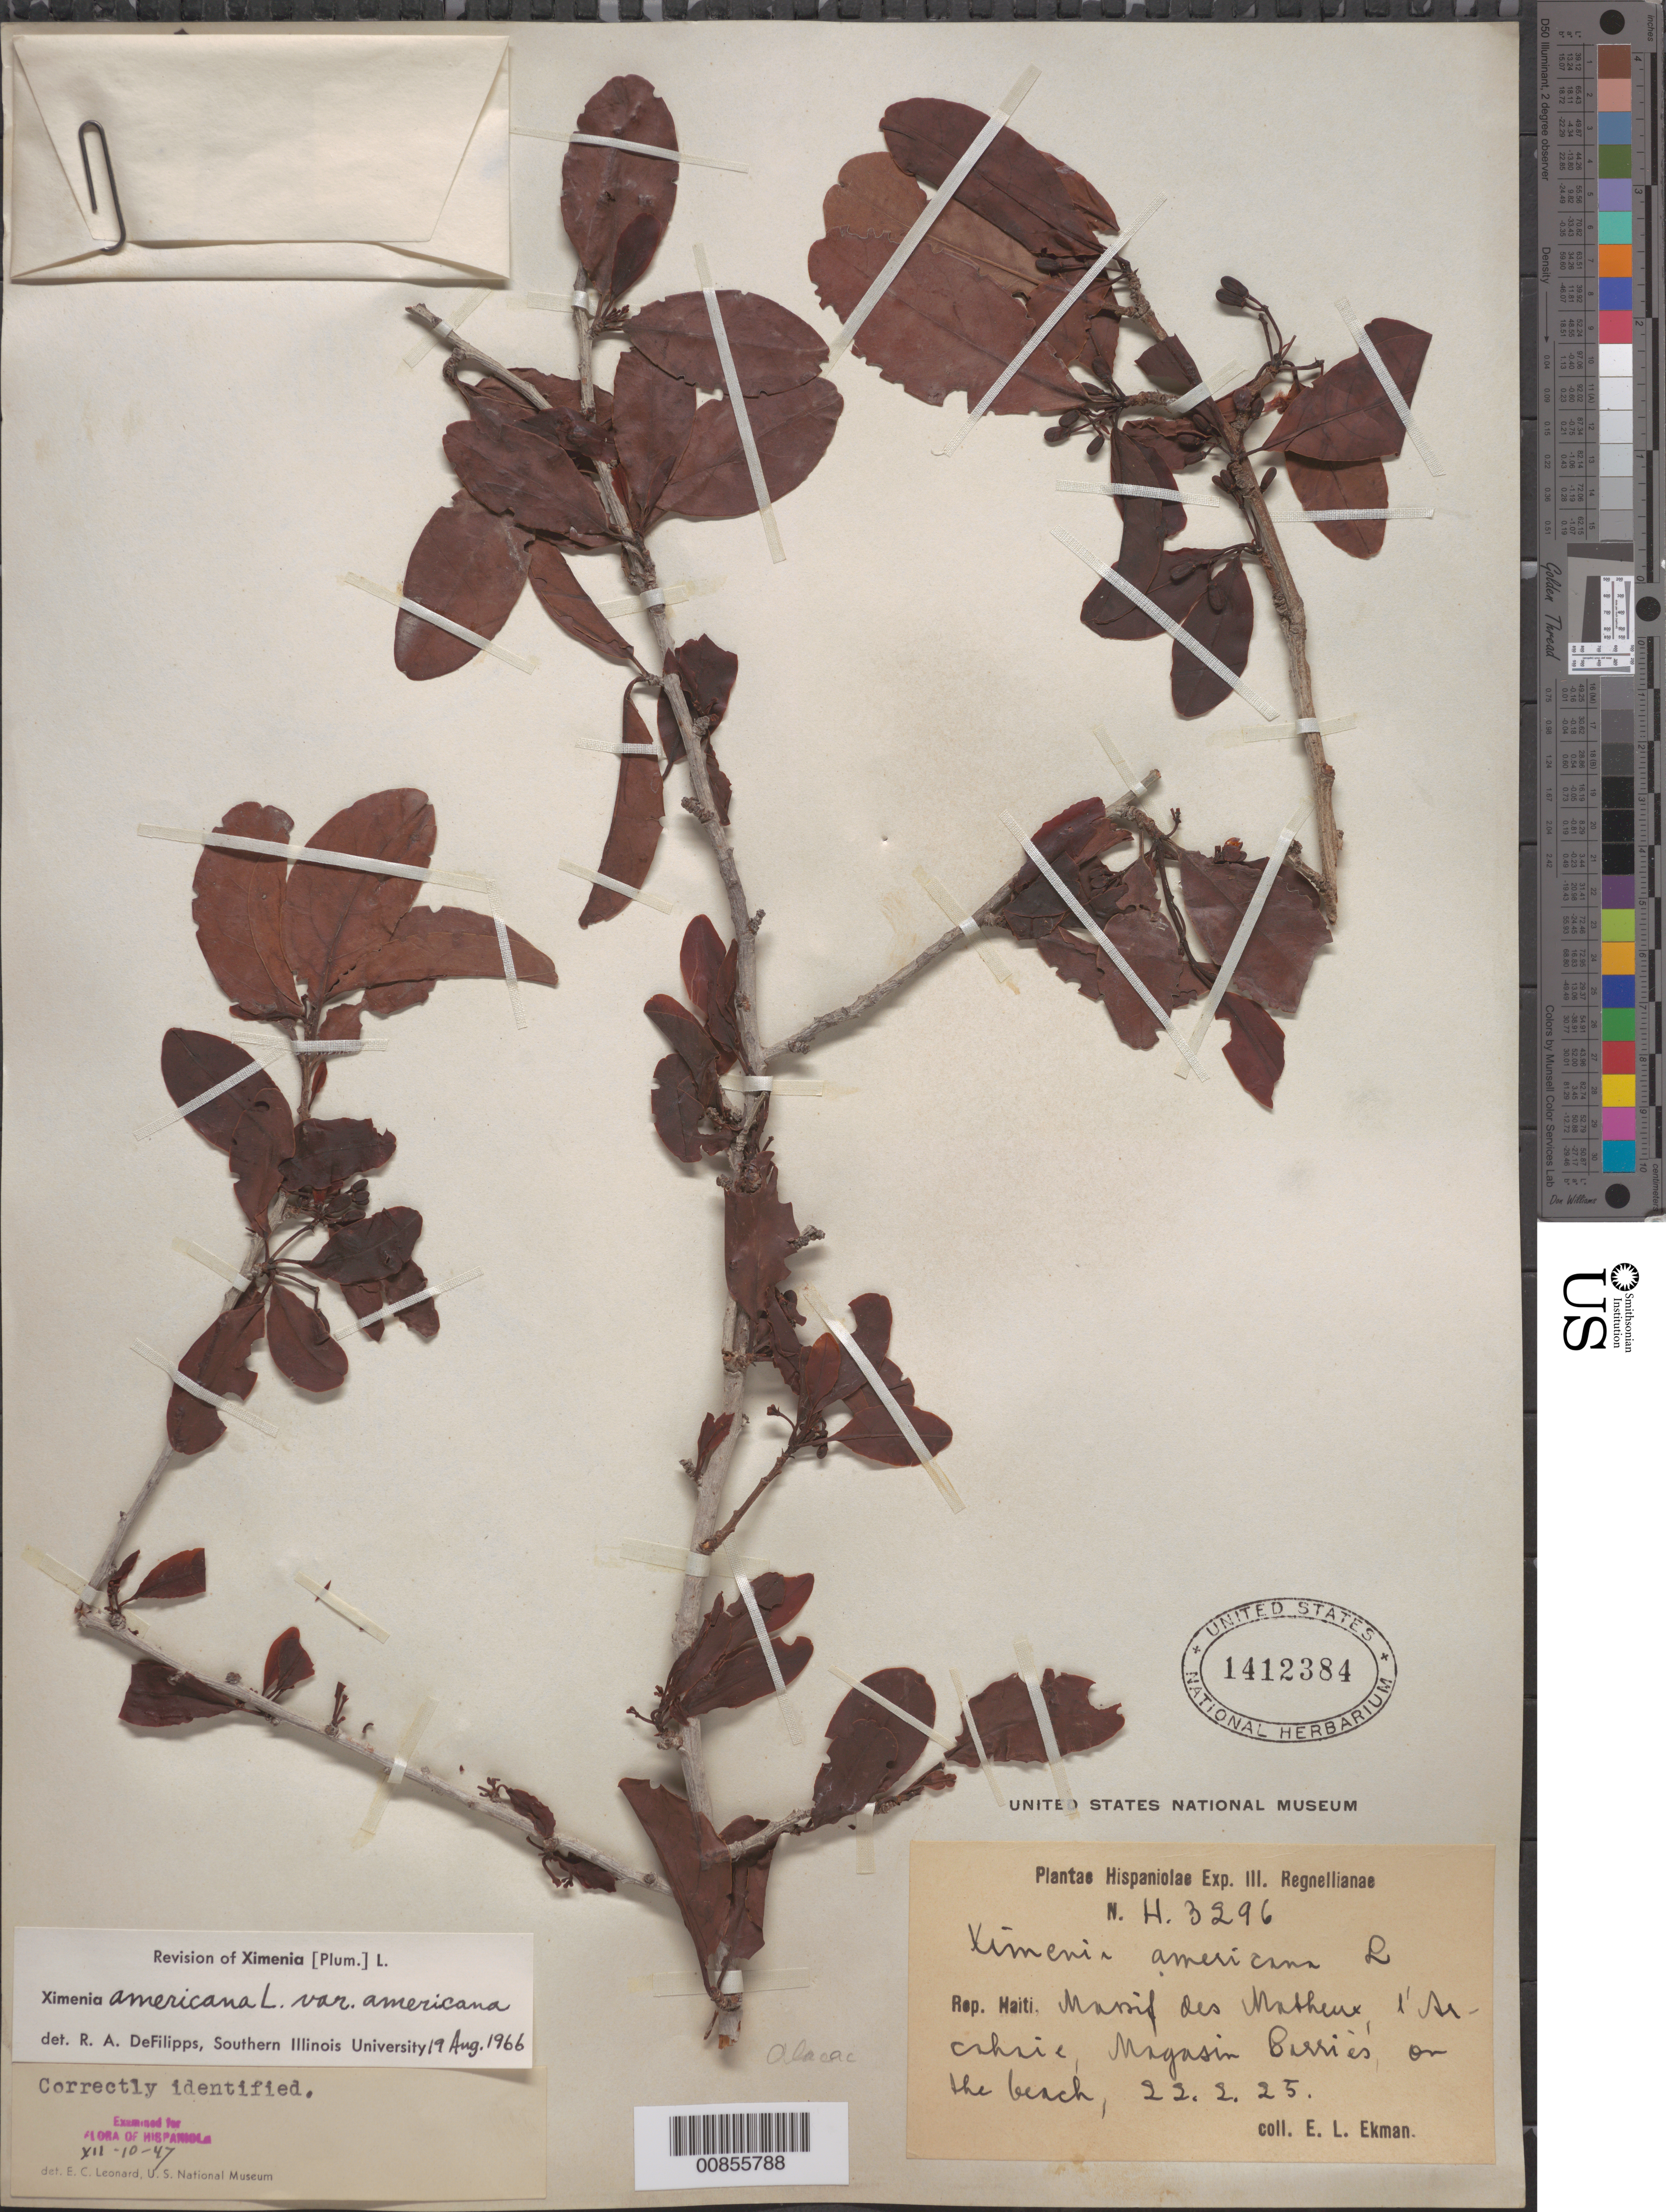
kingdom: Plantae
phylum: Tracheophyta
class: Magnoliopsida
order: Santalales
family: Ximeniaceae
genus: Ximenia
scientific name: Ximenia americana var. americana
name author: L.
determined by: DeFilipps, R. A.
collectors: E. L. Ekman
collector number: H 3296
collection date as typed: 22 Feb 1925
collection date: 1925-02-22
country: Haiti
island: Hispaniola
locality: Massif des Matheux, l'Arcahaie, Magasin Carriès.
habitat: On the beach.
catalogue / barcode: US 1412384